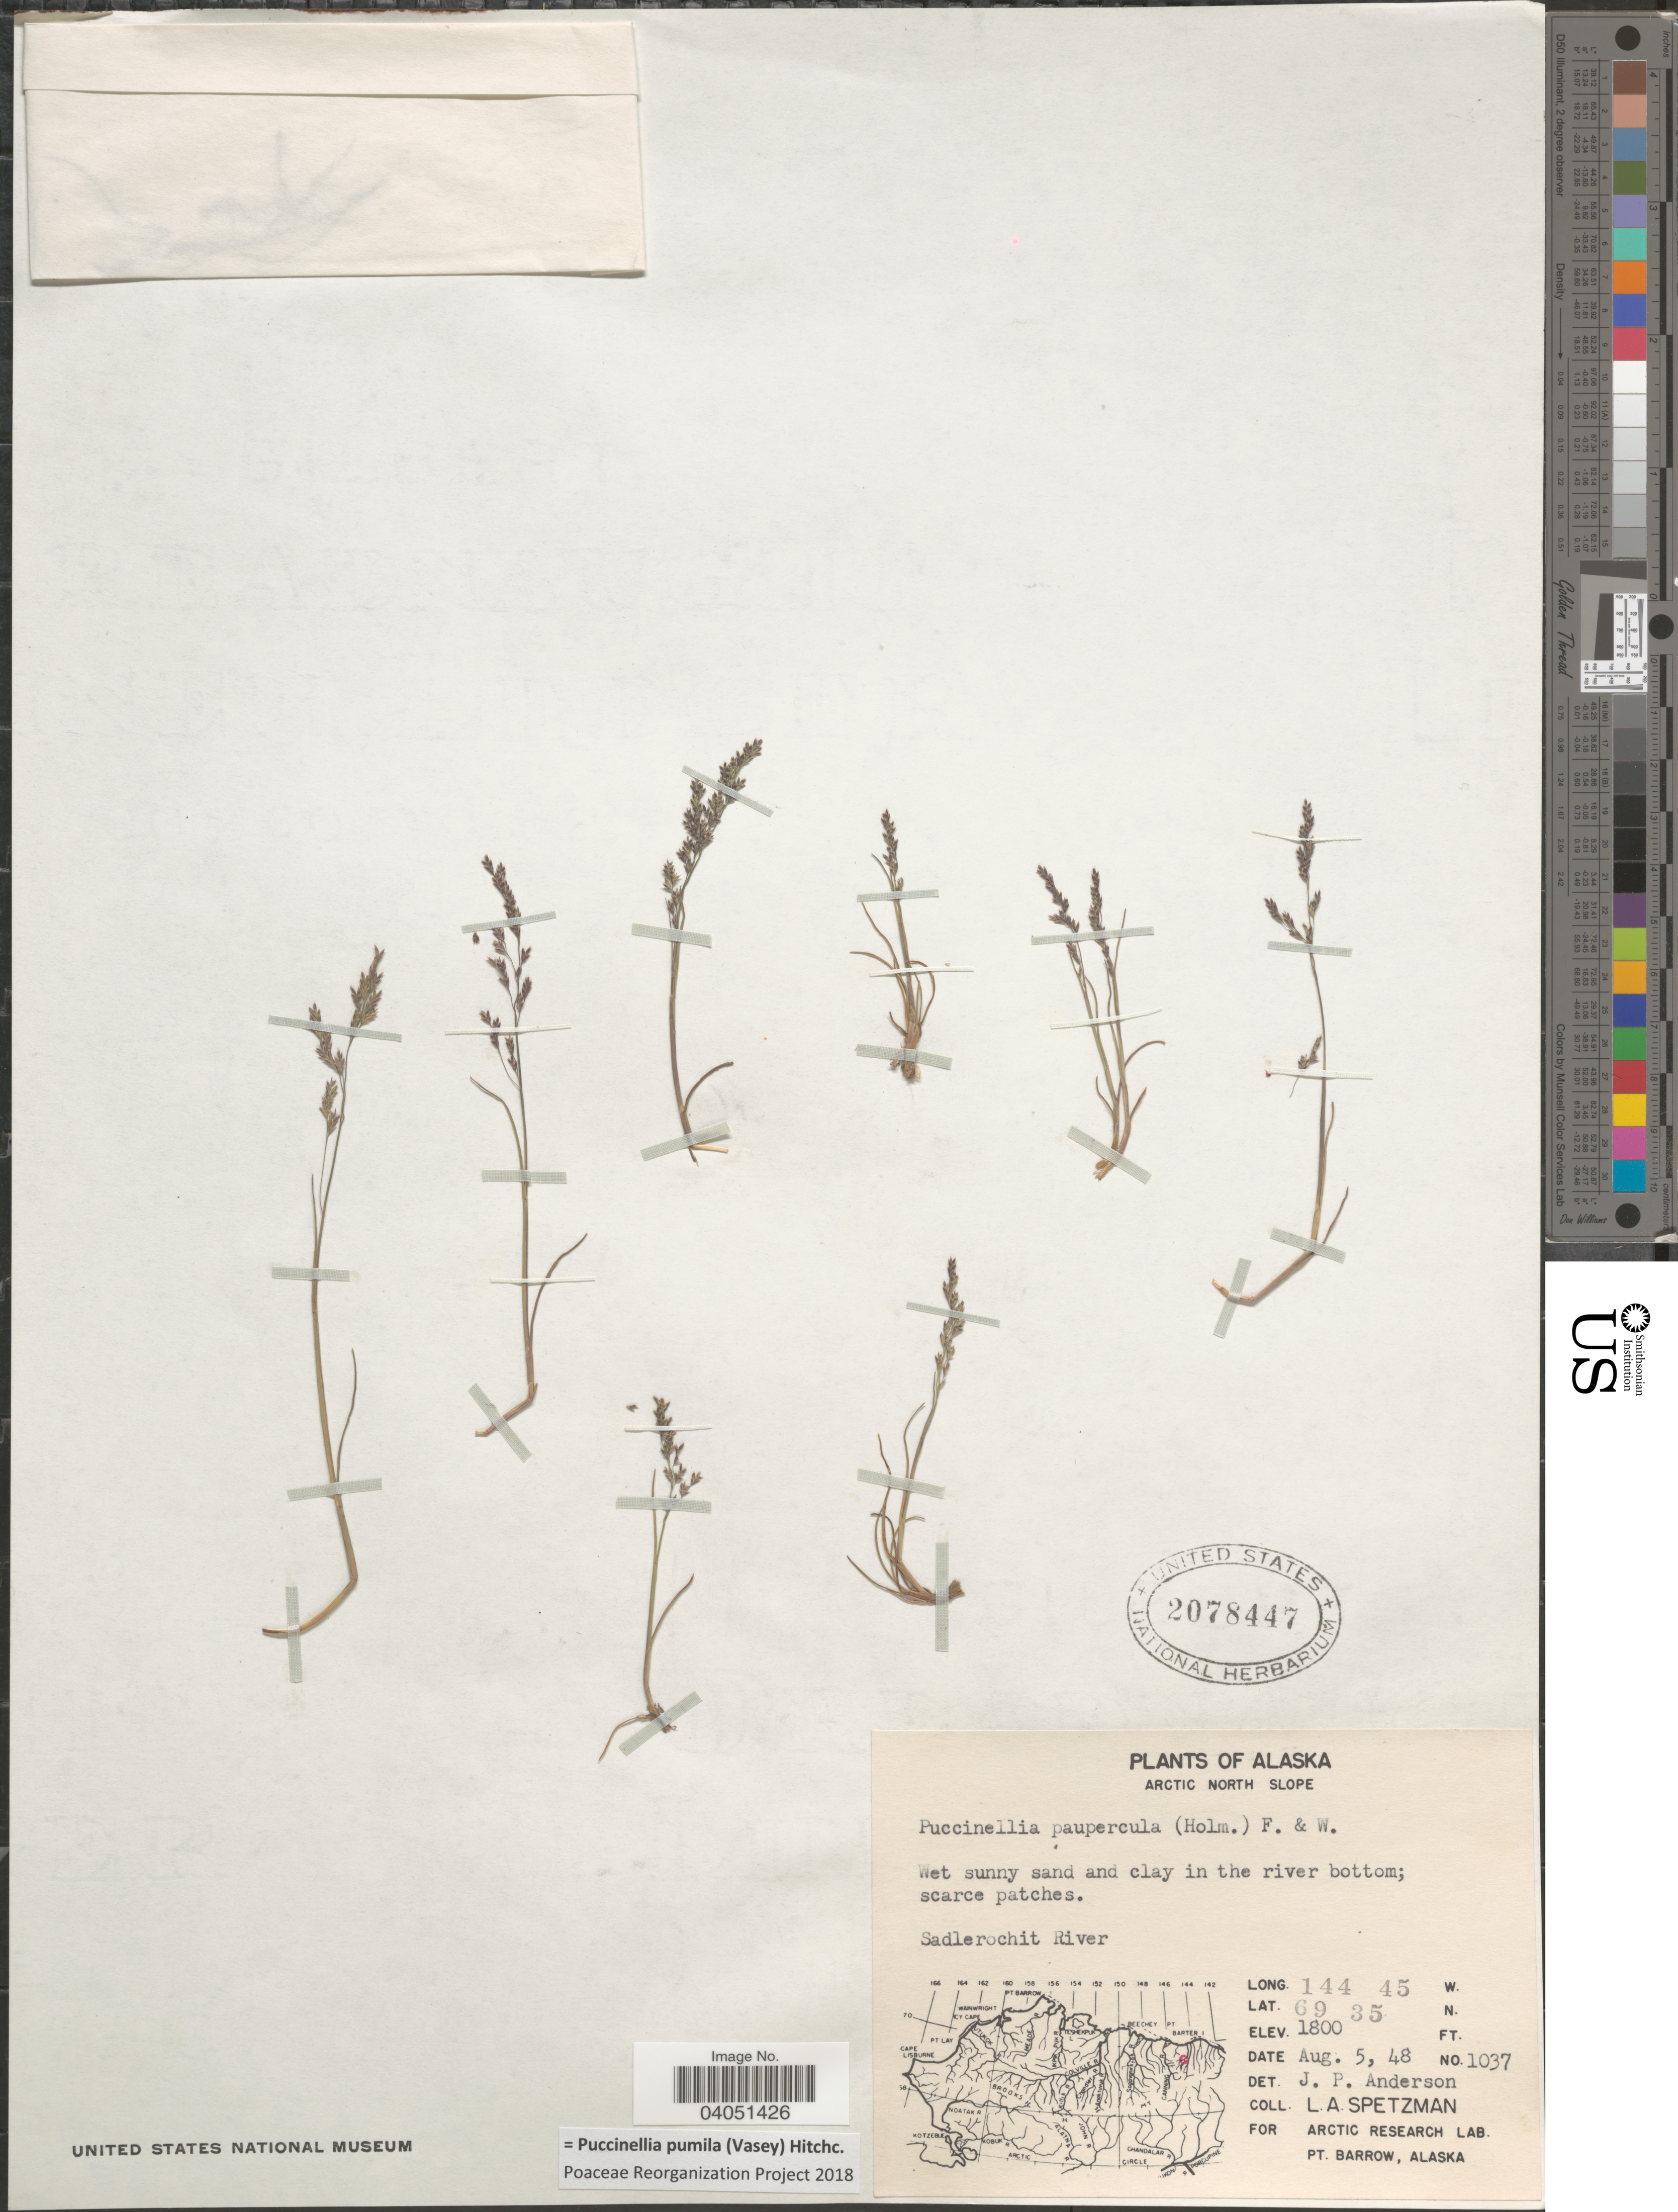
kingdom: Plantae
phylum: Tracheophyta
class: Liliopsida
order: Poales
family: Poaceae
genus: Puccinellia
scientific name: Puccinellia pumila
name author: (Vasey) Hitchc.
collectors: L. Spetzman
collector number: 1037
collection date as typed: Transcribed d/m/y: 5/8/48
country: United States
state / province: Alaska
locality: Arctic North Slope. Sadlerochit River.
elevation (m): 549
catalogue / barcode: US 2078447